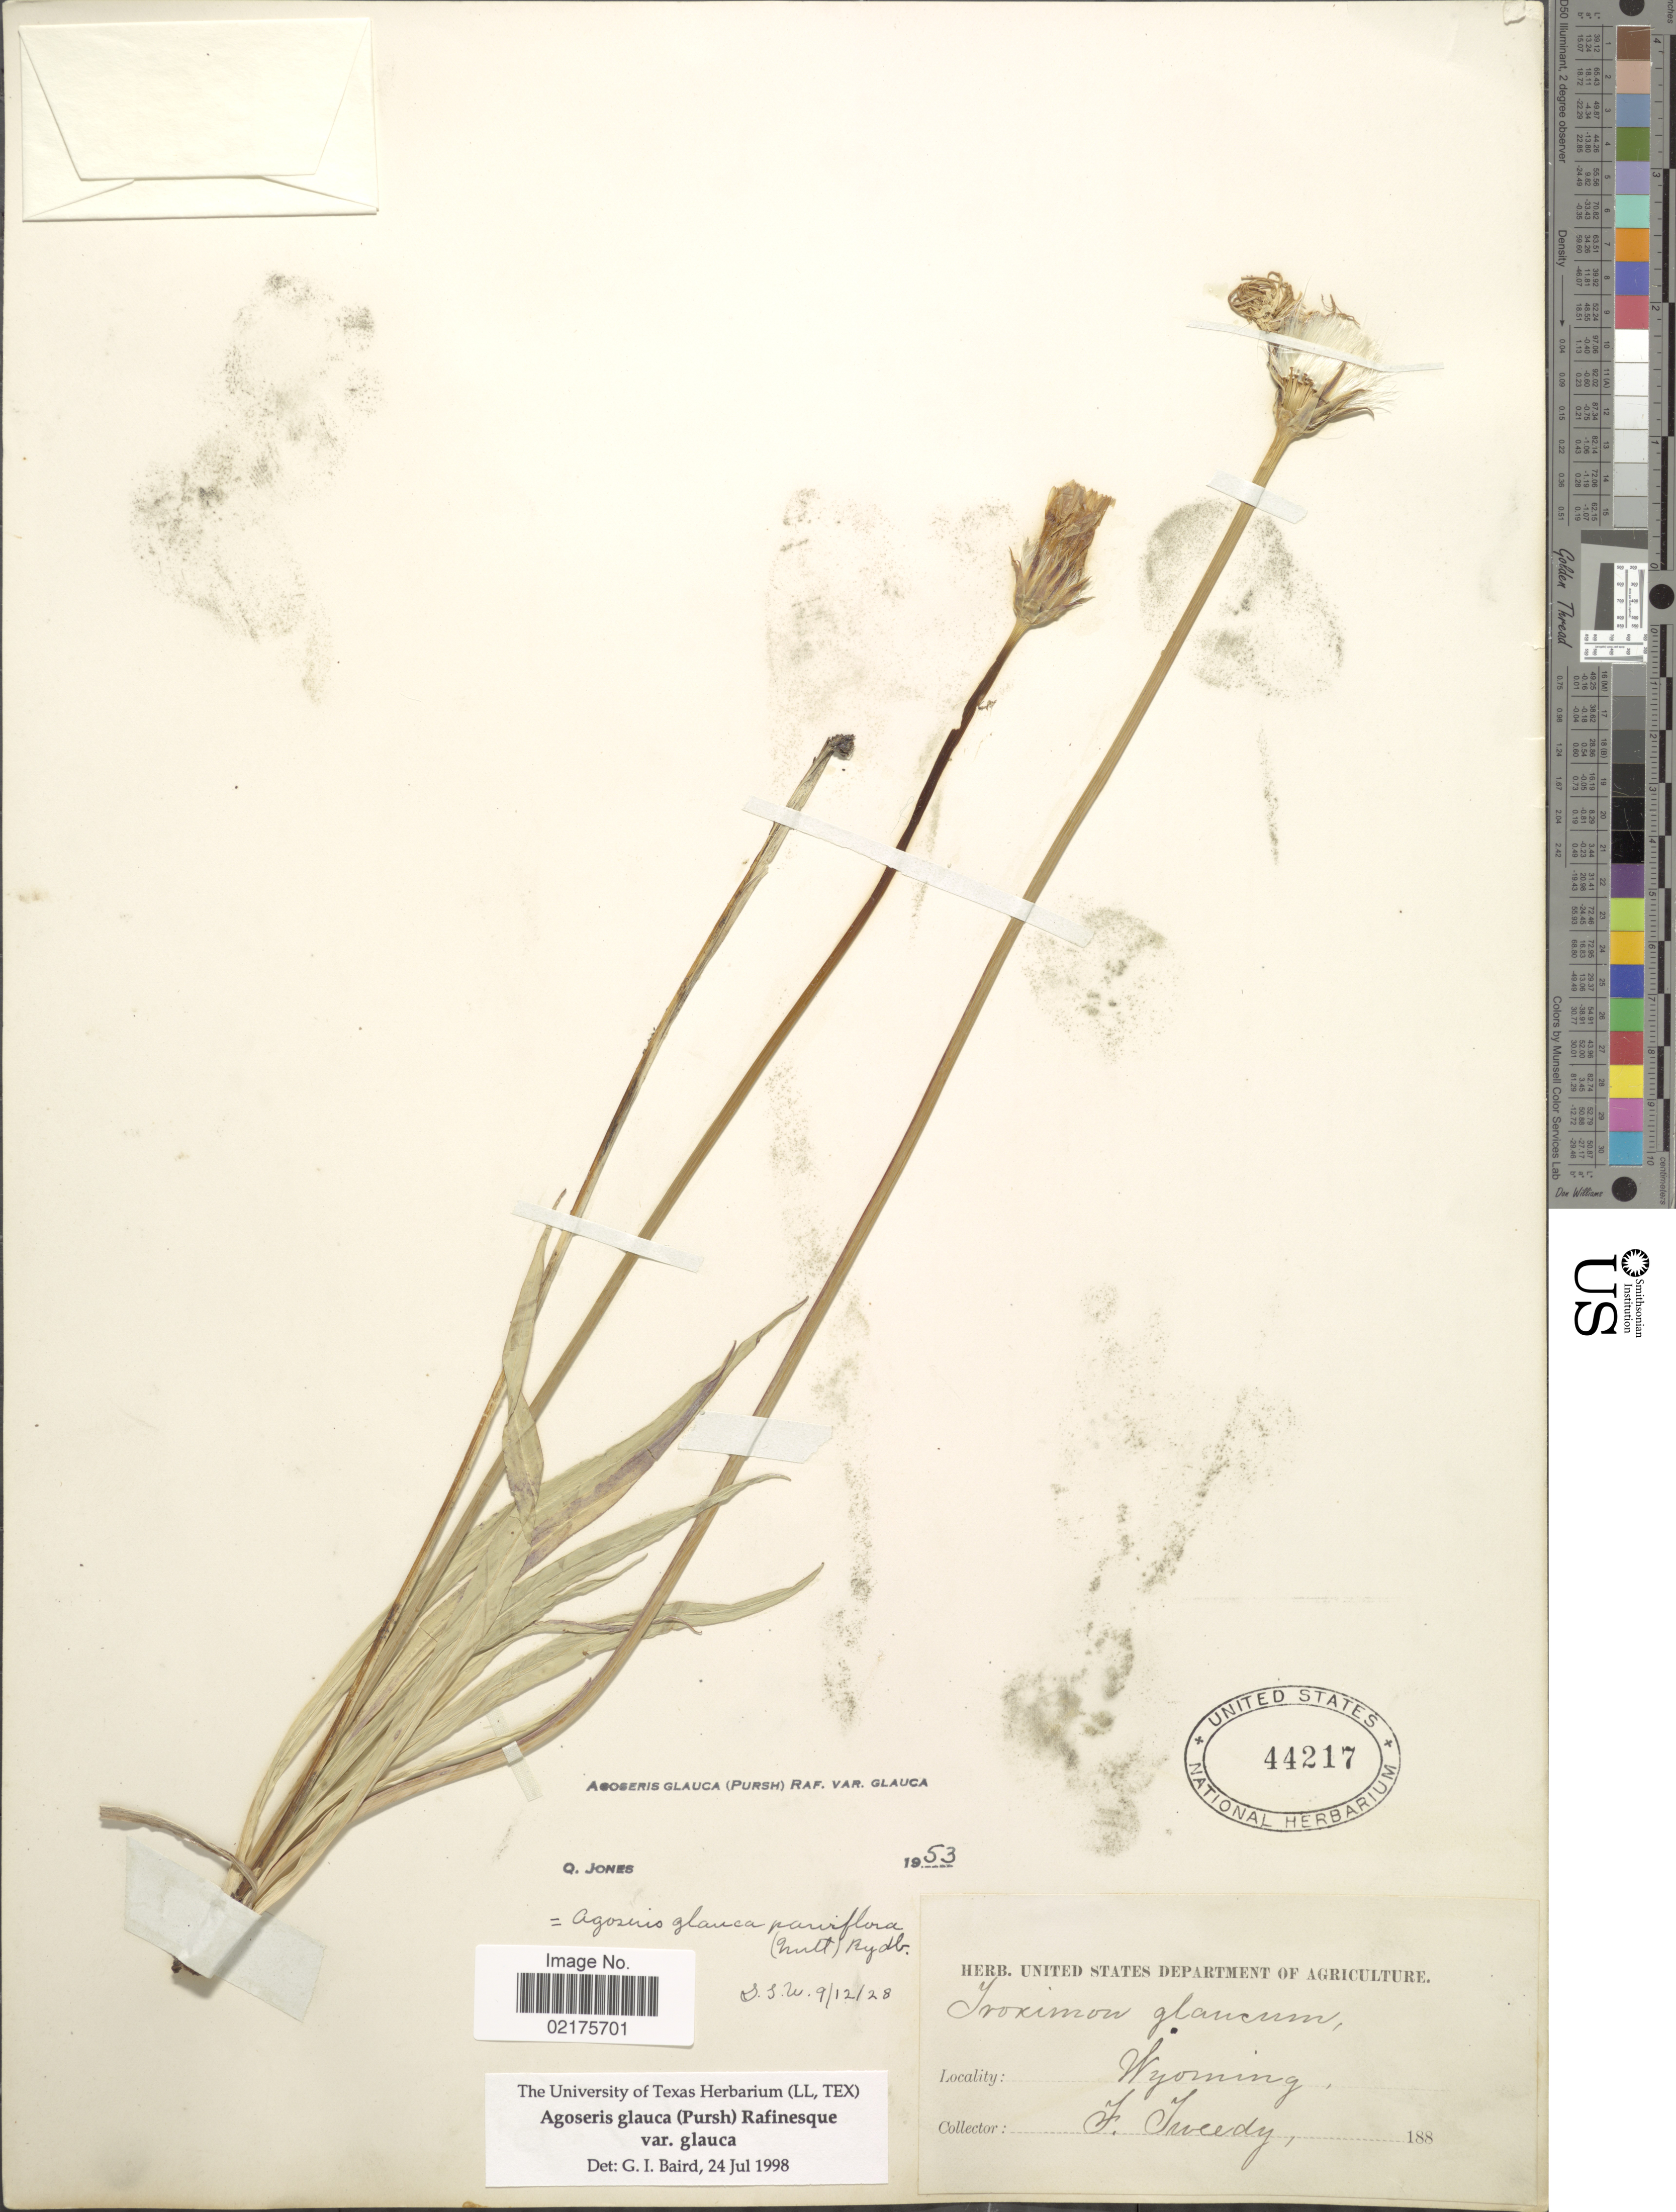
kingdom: Plantae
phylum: Tracheophyta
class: Magnoliopsida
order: Asterales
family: Asteraceae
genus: Agoseris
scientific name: Agoseris glauca var. glauca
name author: (Pursh) Raf.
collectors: F. Tweedy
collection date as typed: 188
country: United States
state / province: Wyoming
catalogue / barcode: US 44217